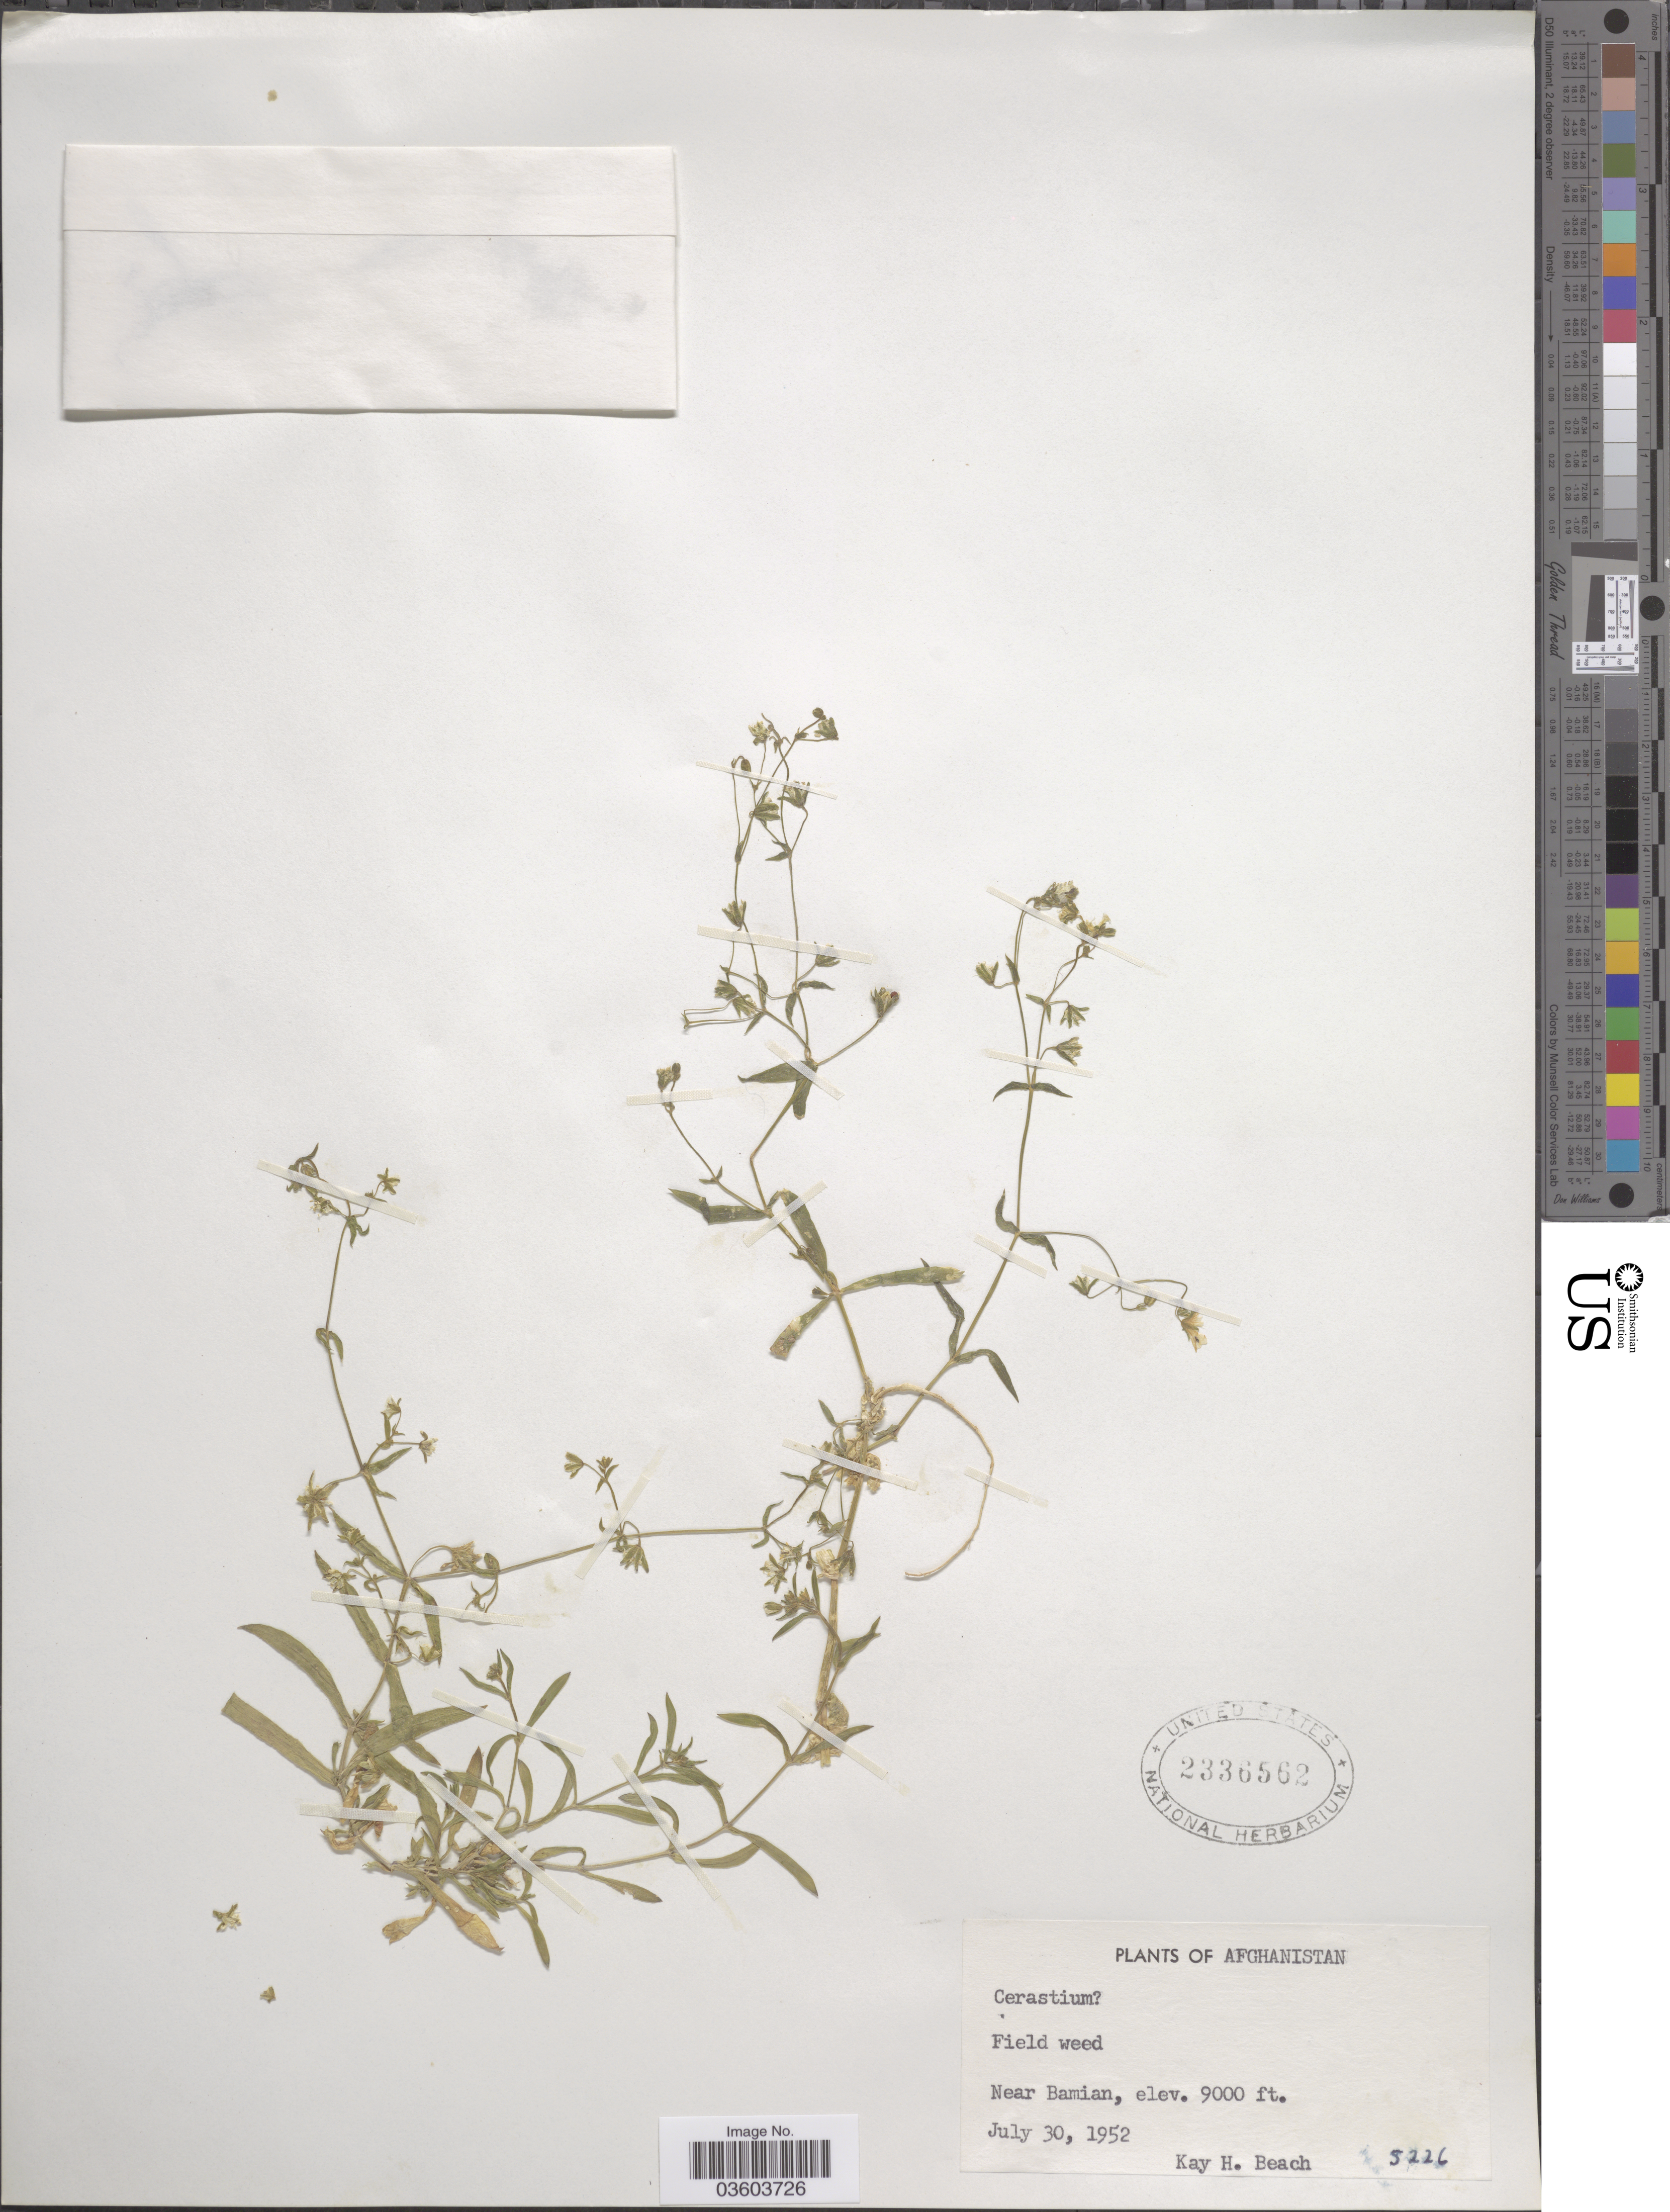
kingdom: Plantae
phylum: Tracheophyta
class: Magnoliopsida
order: Caryophyllales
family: Caryophyllaceae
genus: Cerastium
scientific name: Cerastium sp.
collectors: K. H. Beach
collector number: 5226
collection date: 1952-07-30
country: Afghanistan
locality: Near Bamian.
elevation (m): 2743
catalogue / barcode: US 2336562